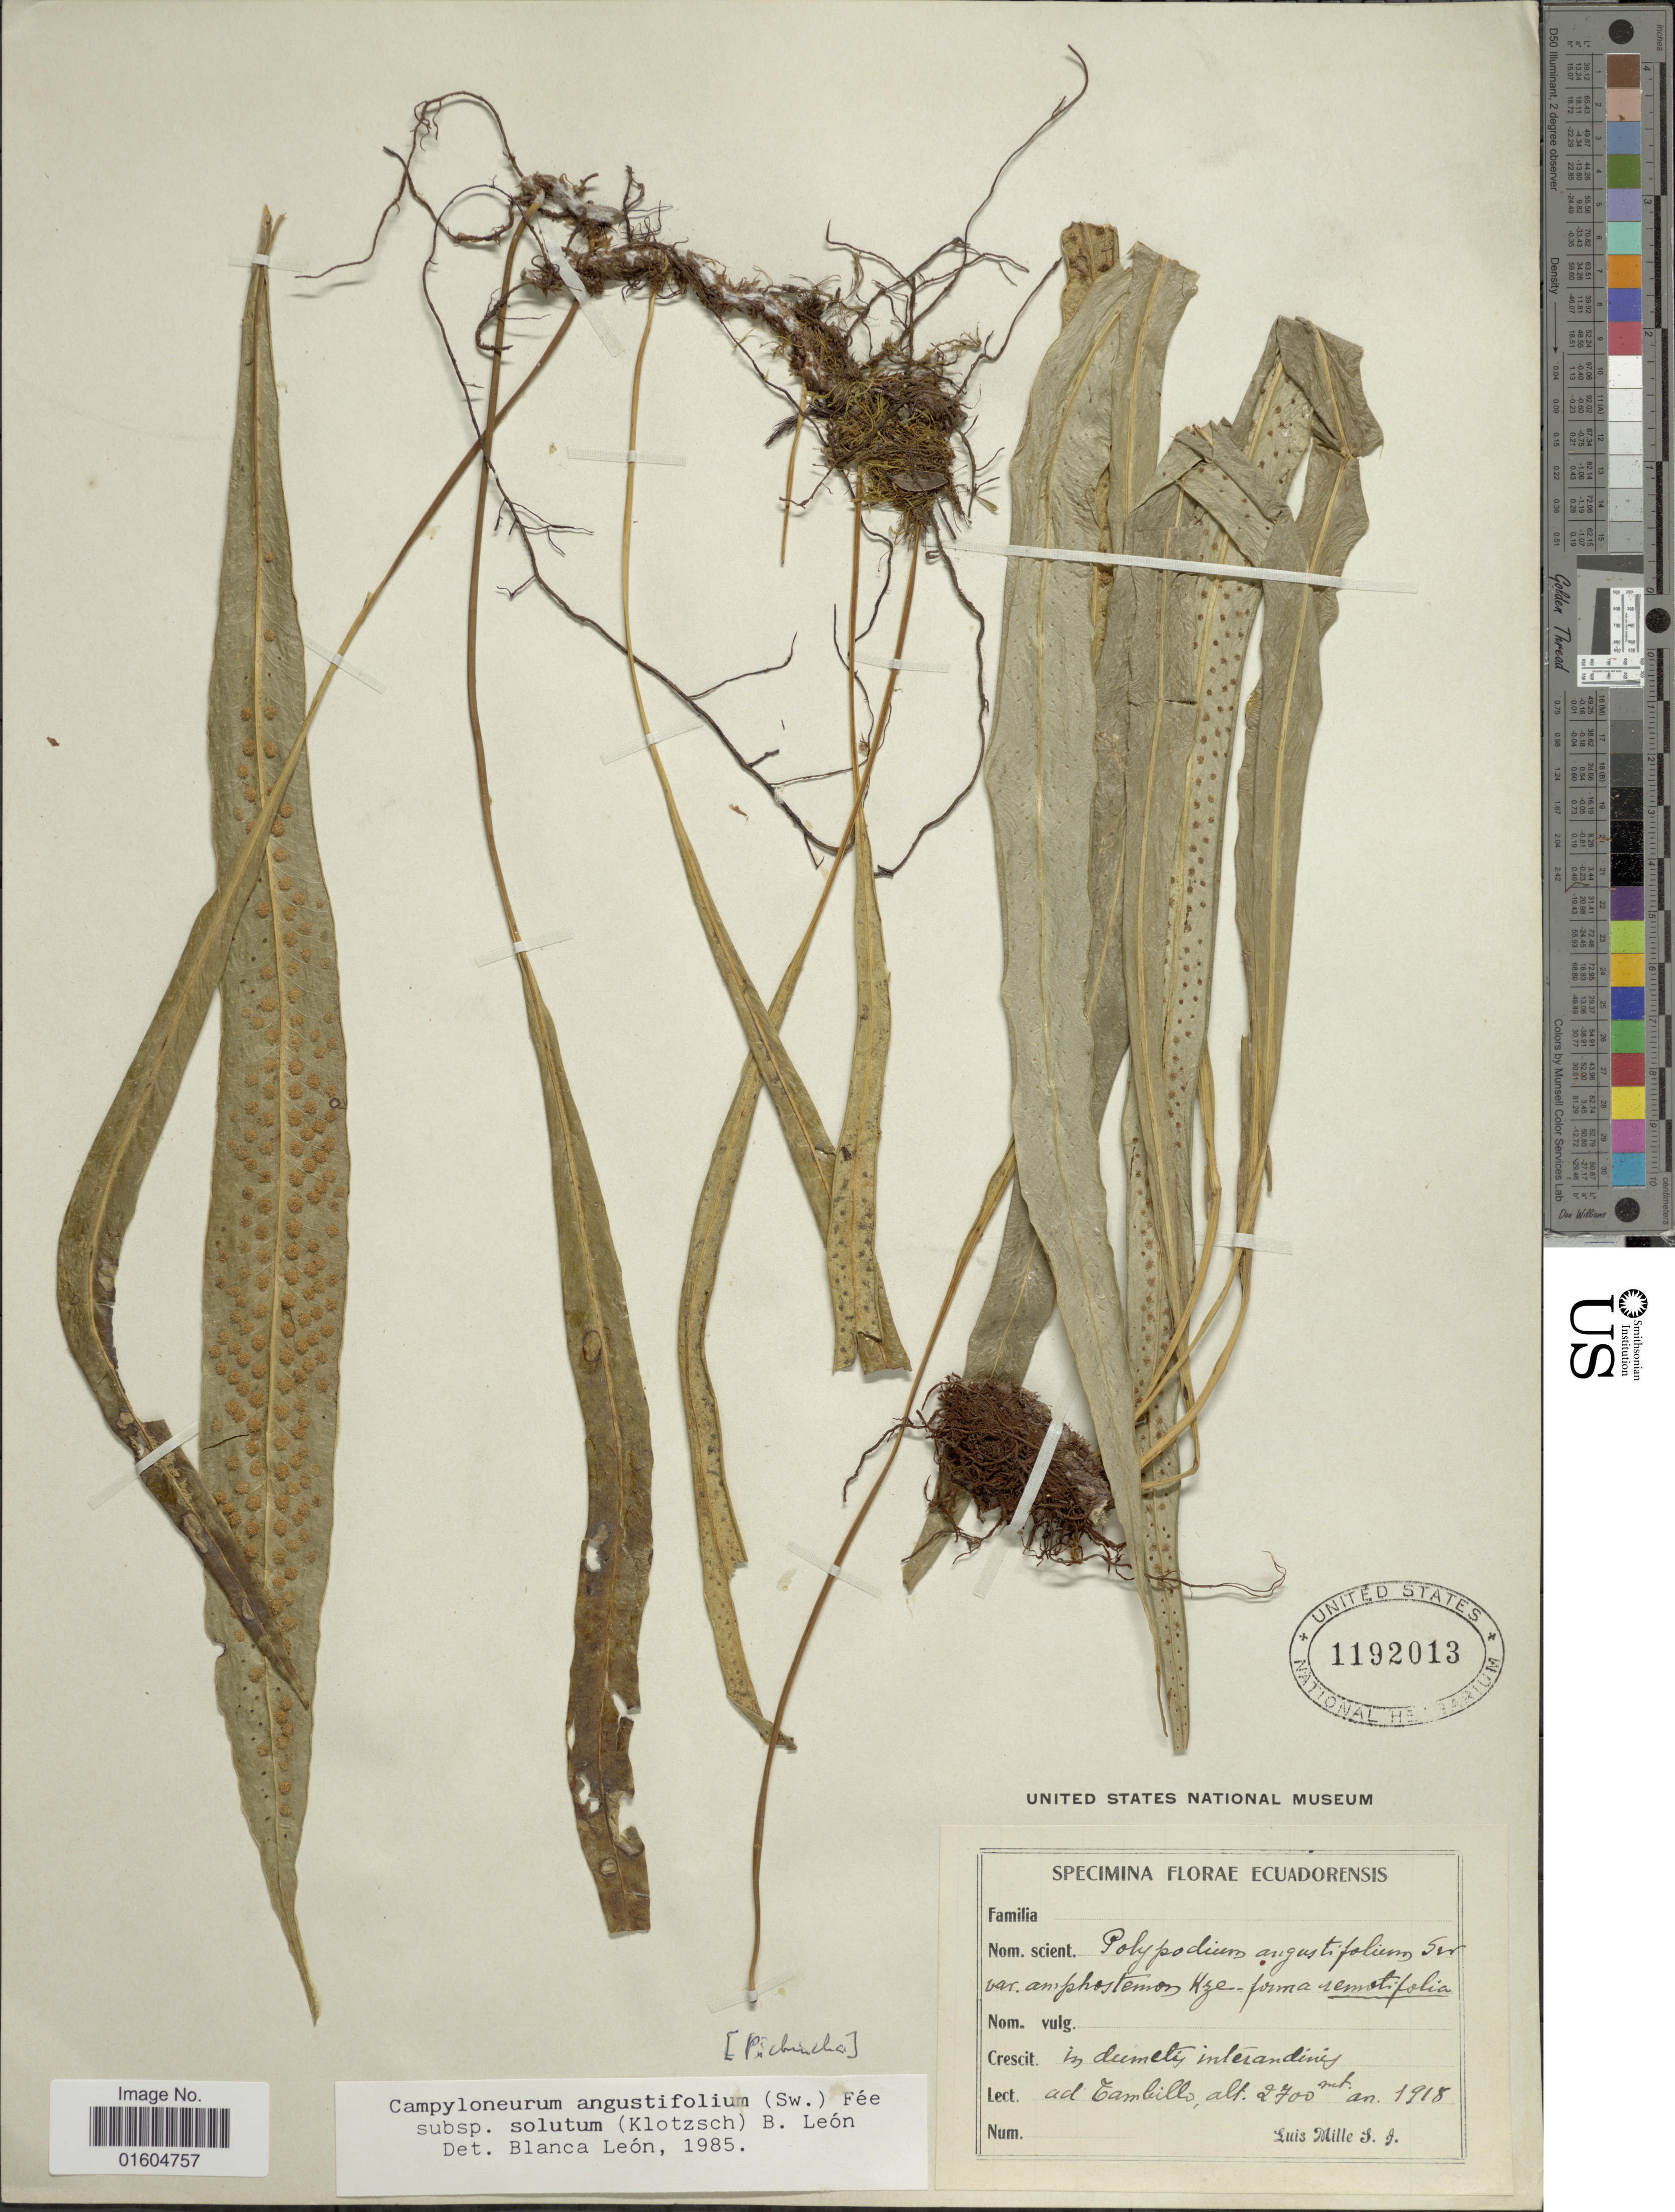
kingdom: Plantae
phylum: Tracheophyta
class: Polypodiopsida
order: Polypodiales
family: Polypodiaceae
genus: Campyloneurum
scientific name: Campyloneurum remotifolium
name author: (Hieron.) Lellinger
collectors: L. Mille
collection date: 1918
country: Ecuador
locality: in dumetis interandinis, ad Tambillo.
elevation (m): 2700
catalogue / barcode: US 1192013